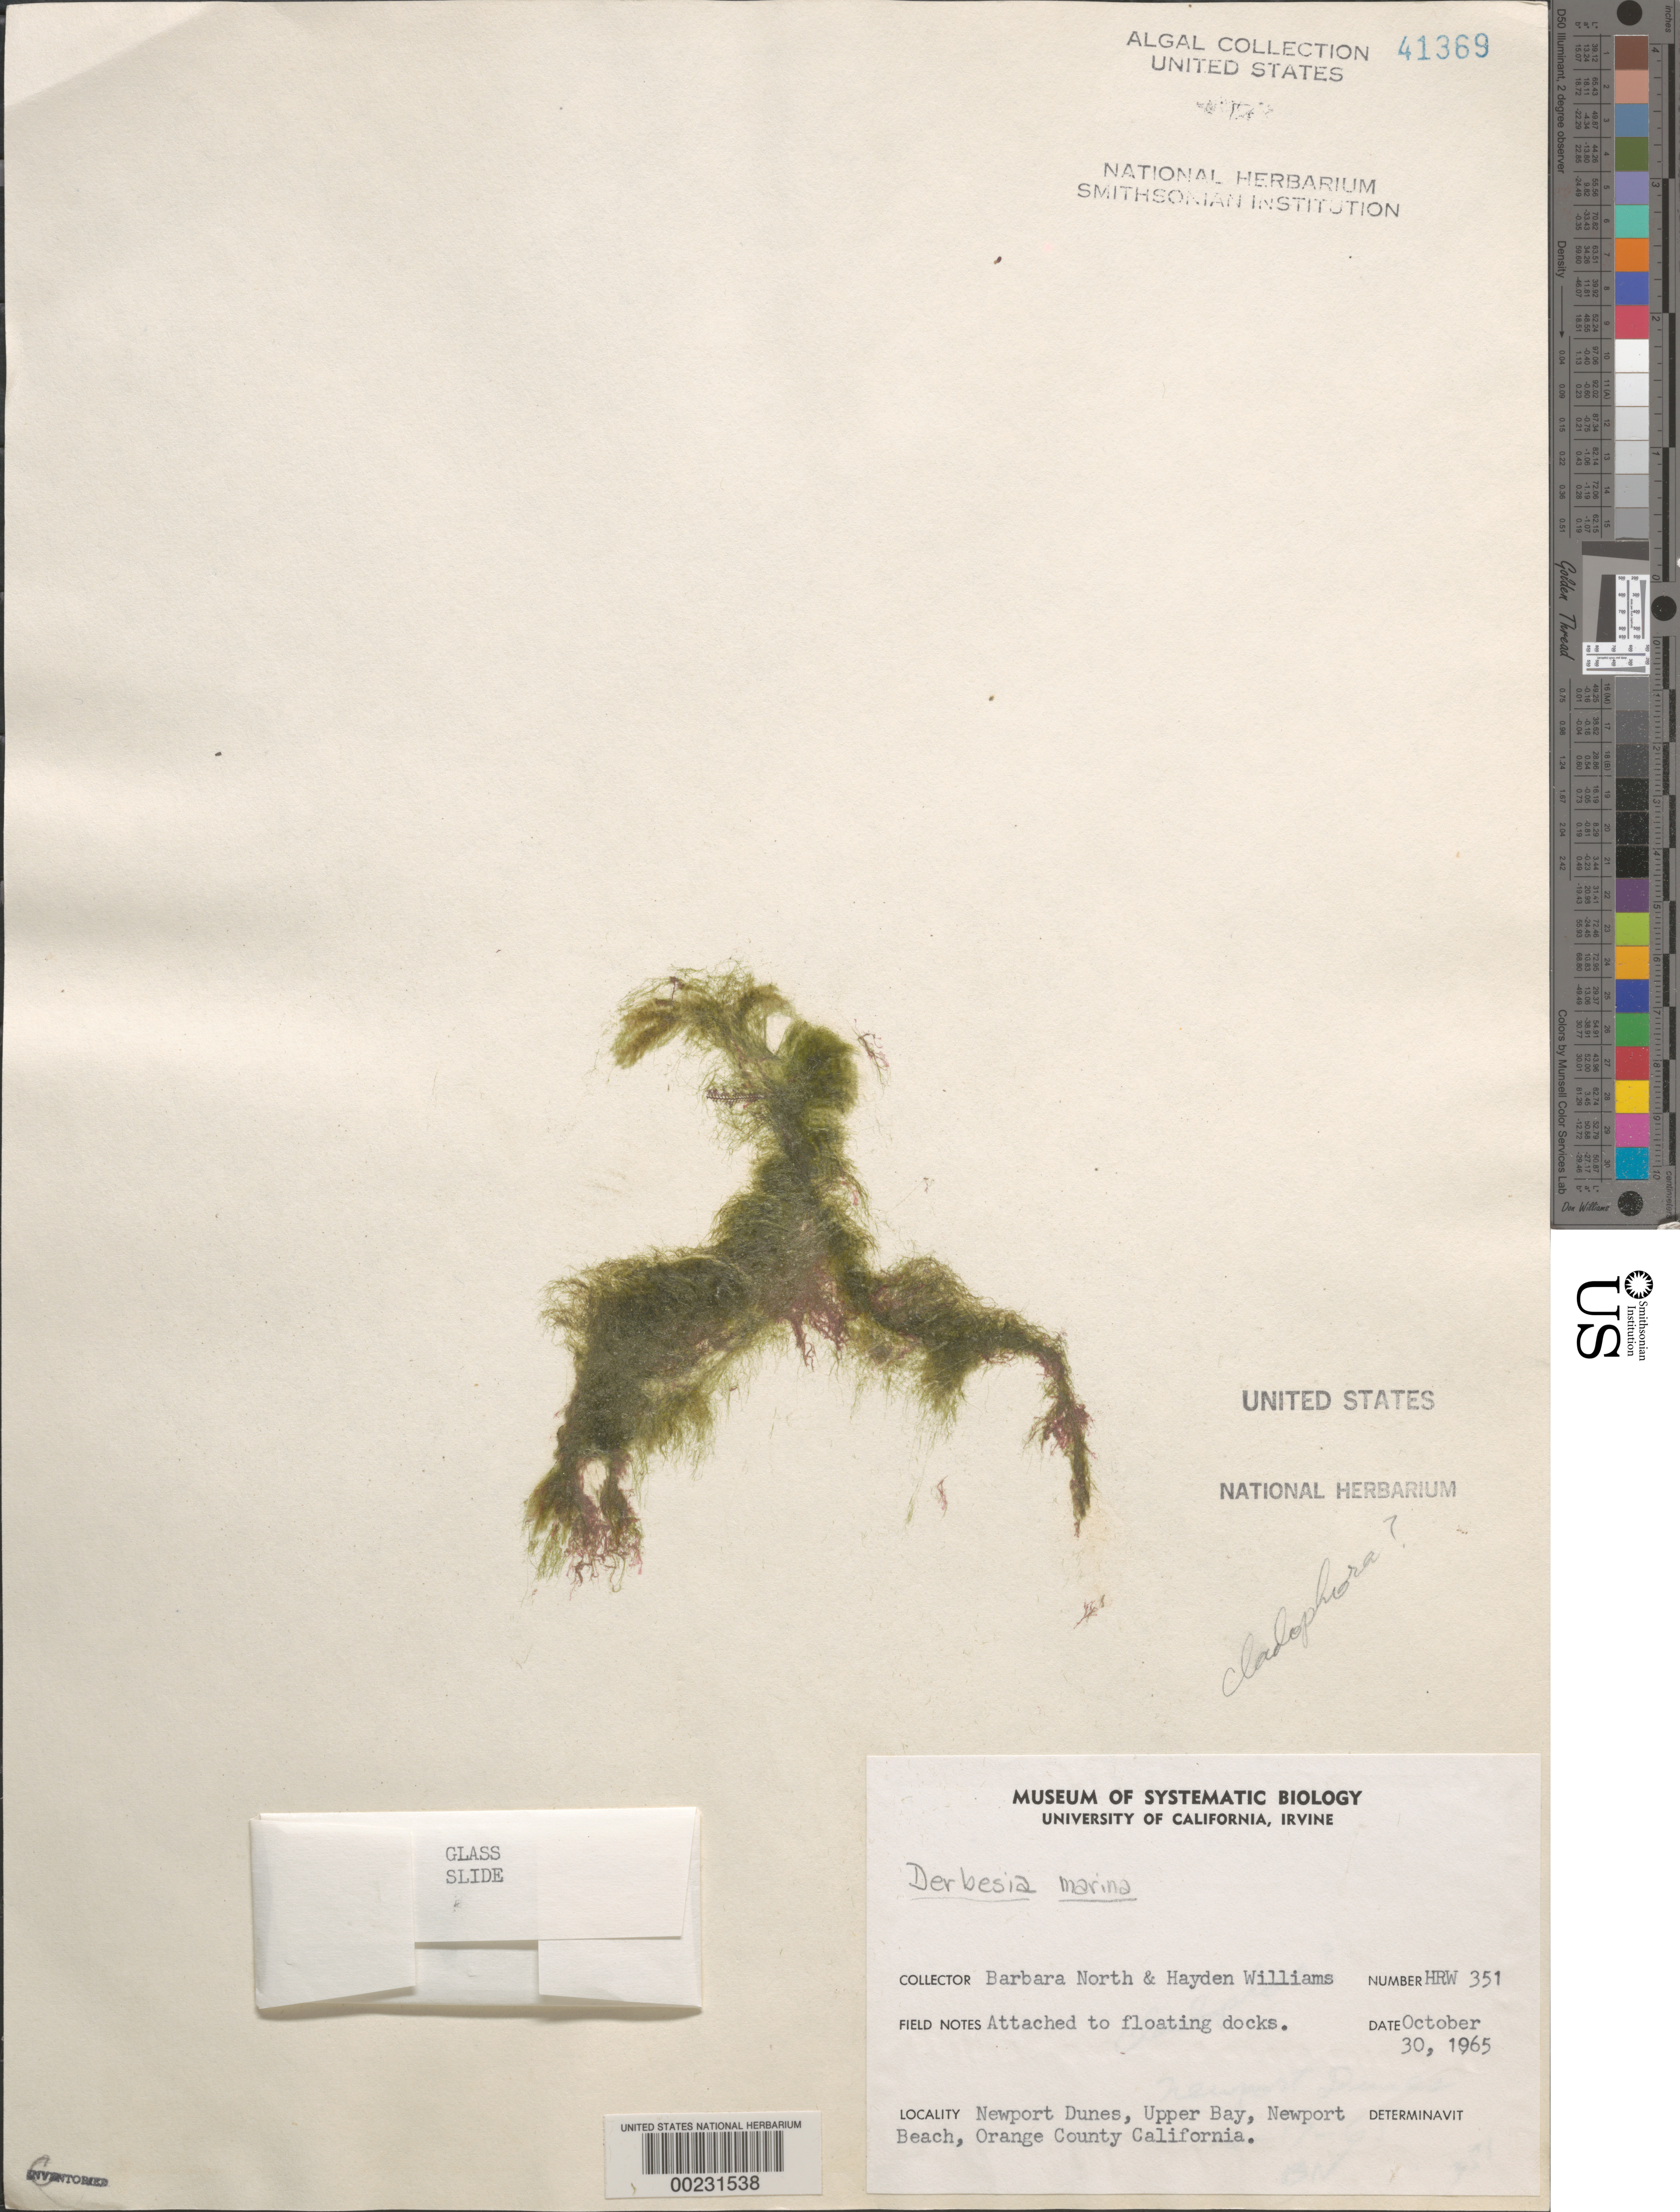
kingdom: Plantae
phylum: Chlorophyta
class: Ulvophyceae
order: Bryopsidales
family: Derbesiaceae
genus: Derbesia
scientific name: Derbesia marina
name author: (Lyngb.) Solier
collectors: B. North & H. R. Williams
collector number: Hrw 351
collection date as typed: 30 Oct 1965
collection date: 1965-10-30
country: United States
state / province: California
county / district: Orange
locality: Newport Beach, Upper Newport Bay, Newport Dunes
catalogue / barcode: US 41369